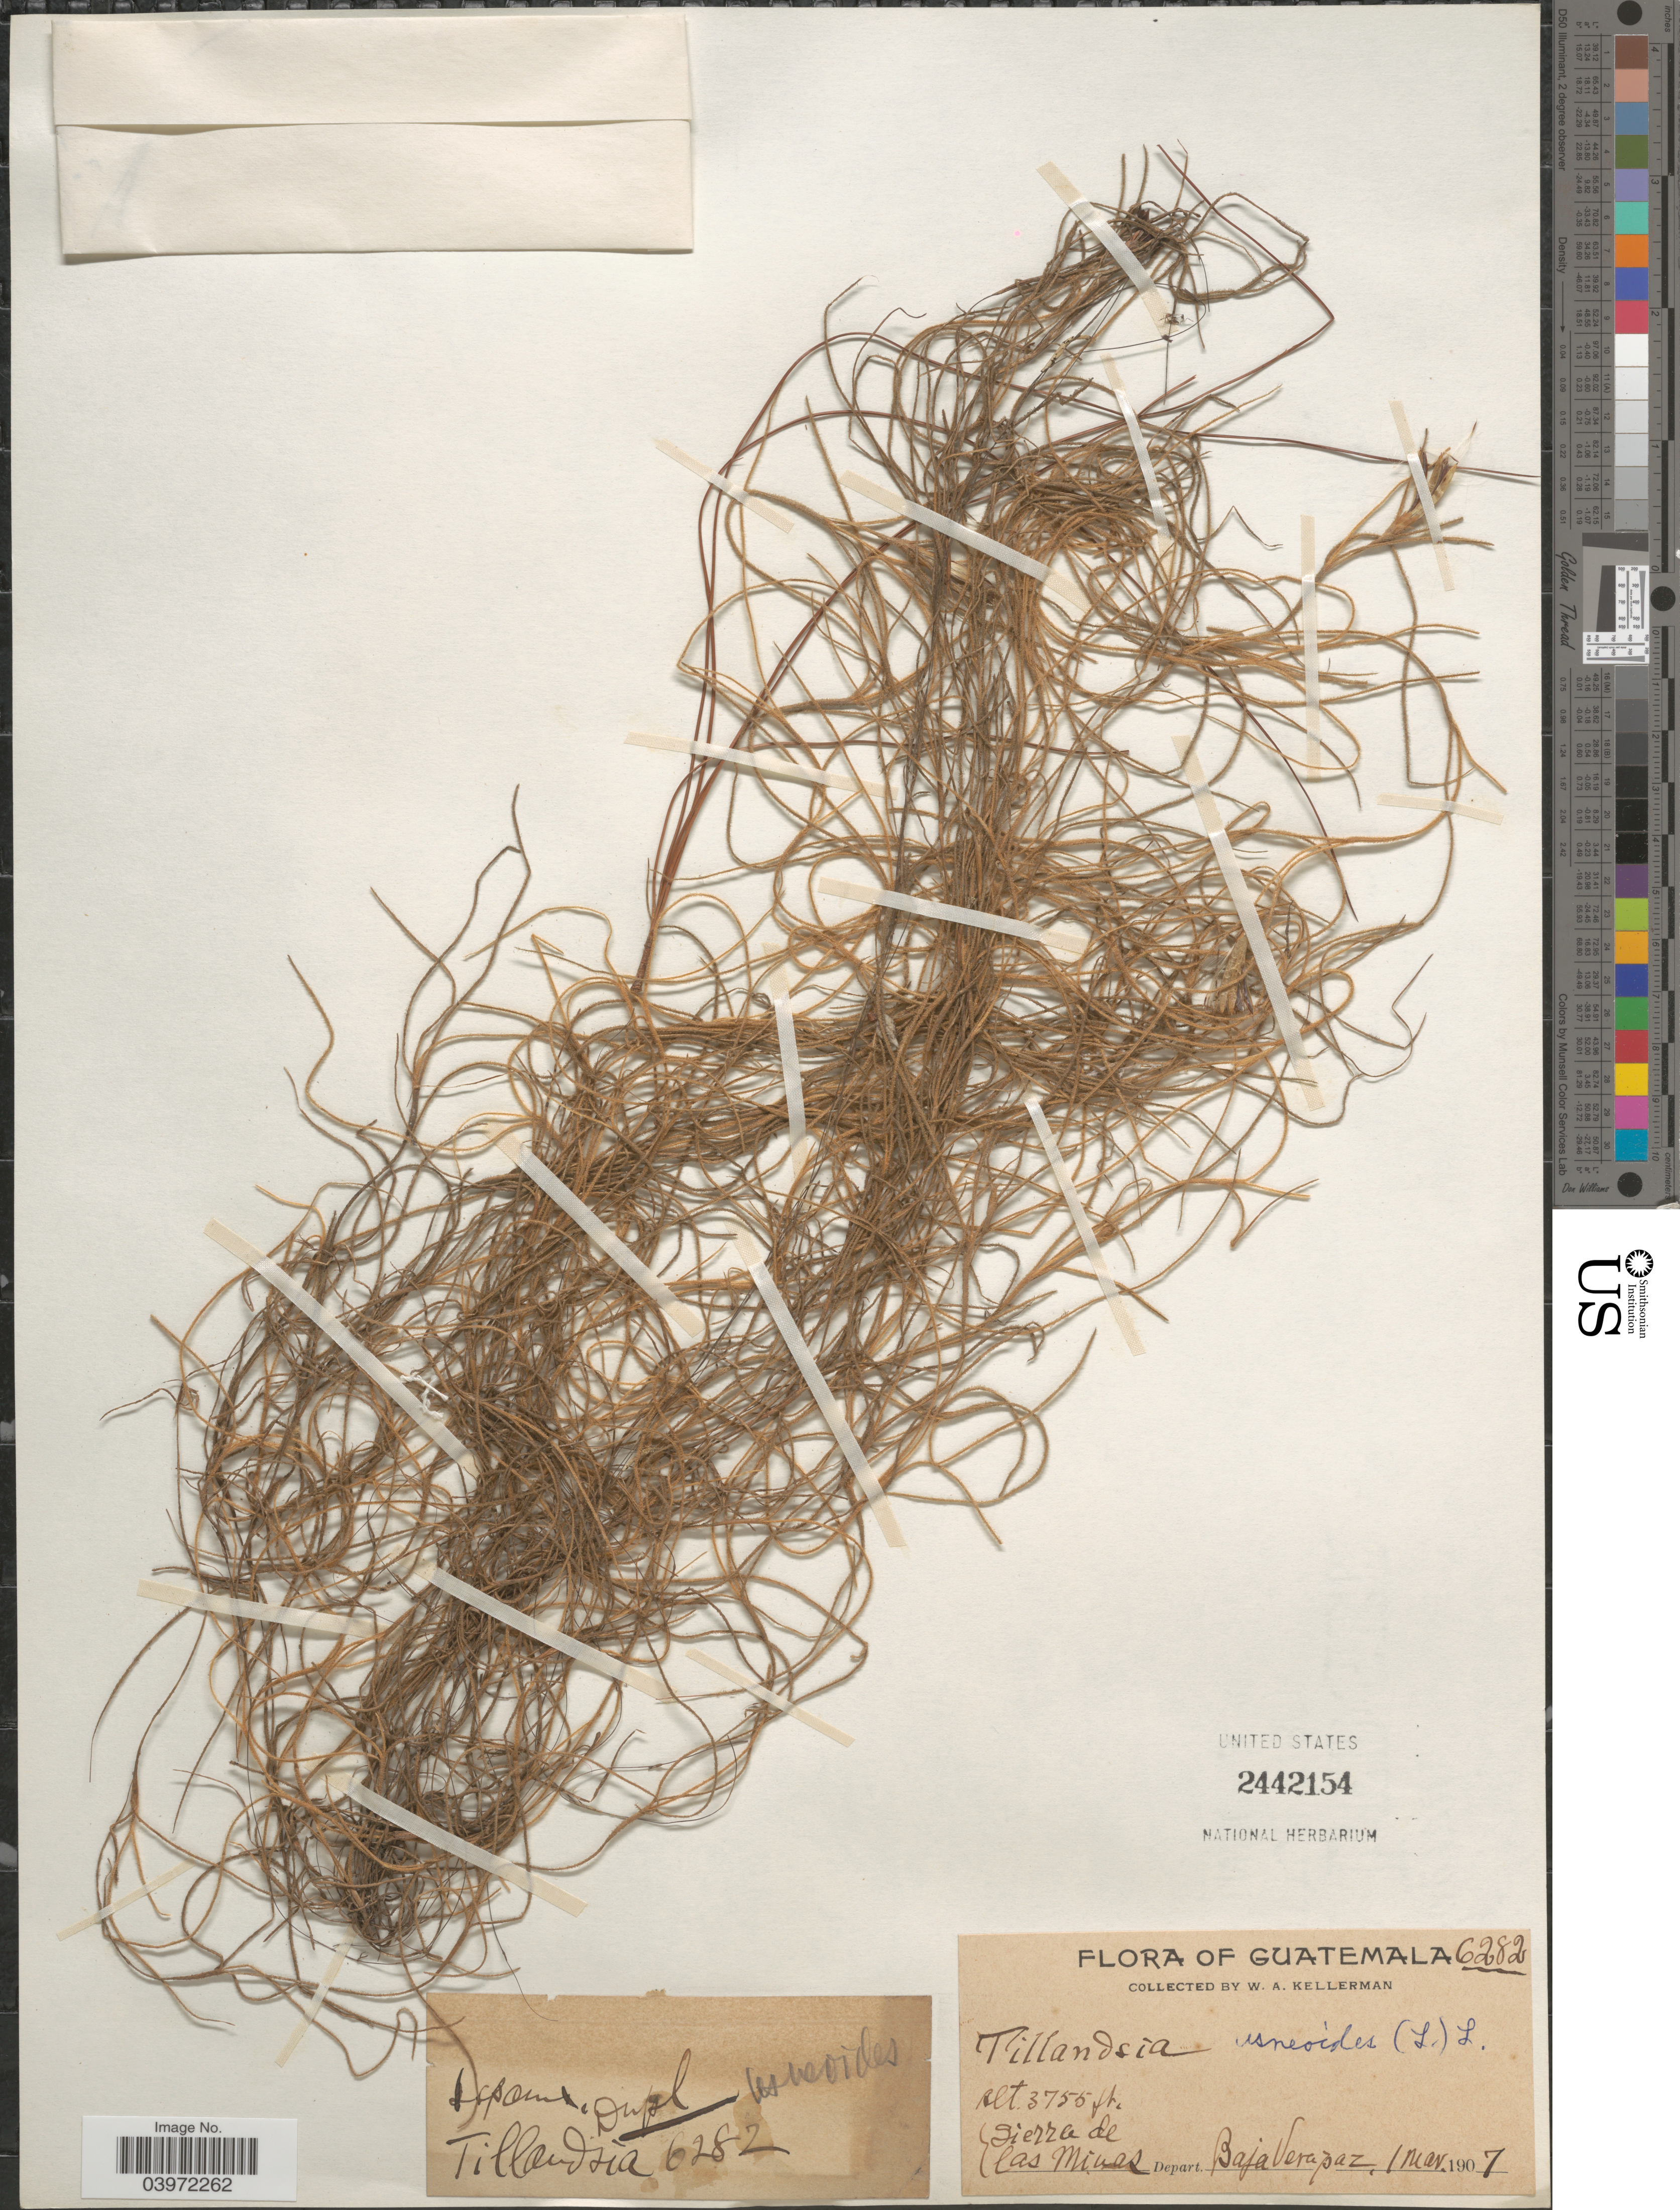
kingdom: Plantae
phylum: Tracheophyta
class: Liliopsida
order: Poales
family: Bromeliaceae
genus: Tillandsia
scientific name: Tillandsia usneoides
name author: (L.) L.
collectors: W. Kellerman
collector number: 6282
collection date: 1907-03-01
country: Guatemala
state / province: Baja Verapaz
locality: (Sierra de las Minas). Depart. Baja Verapaz.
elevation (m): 1145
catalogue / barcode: US 2442154